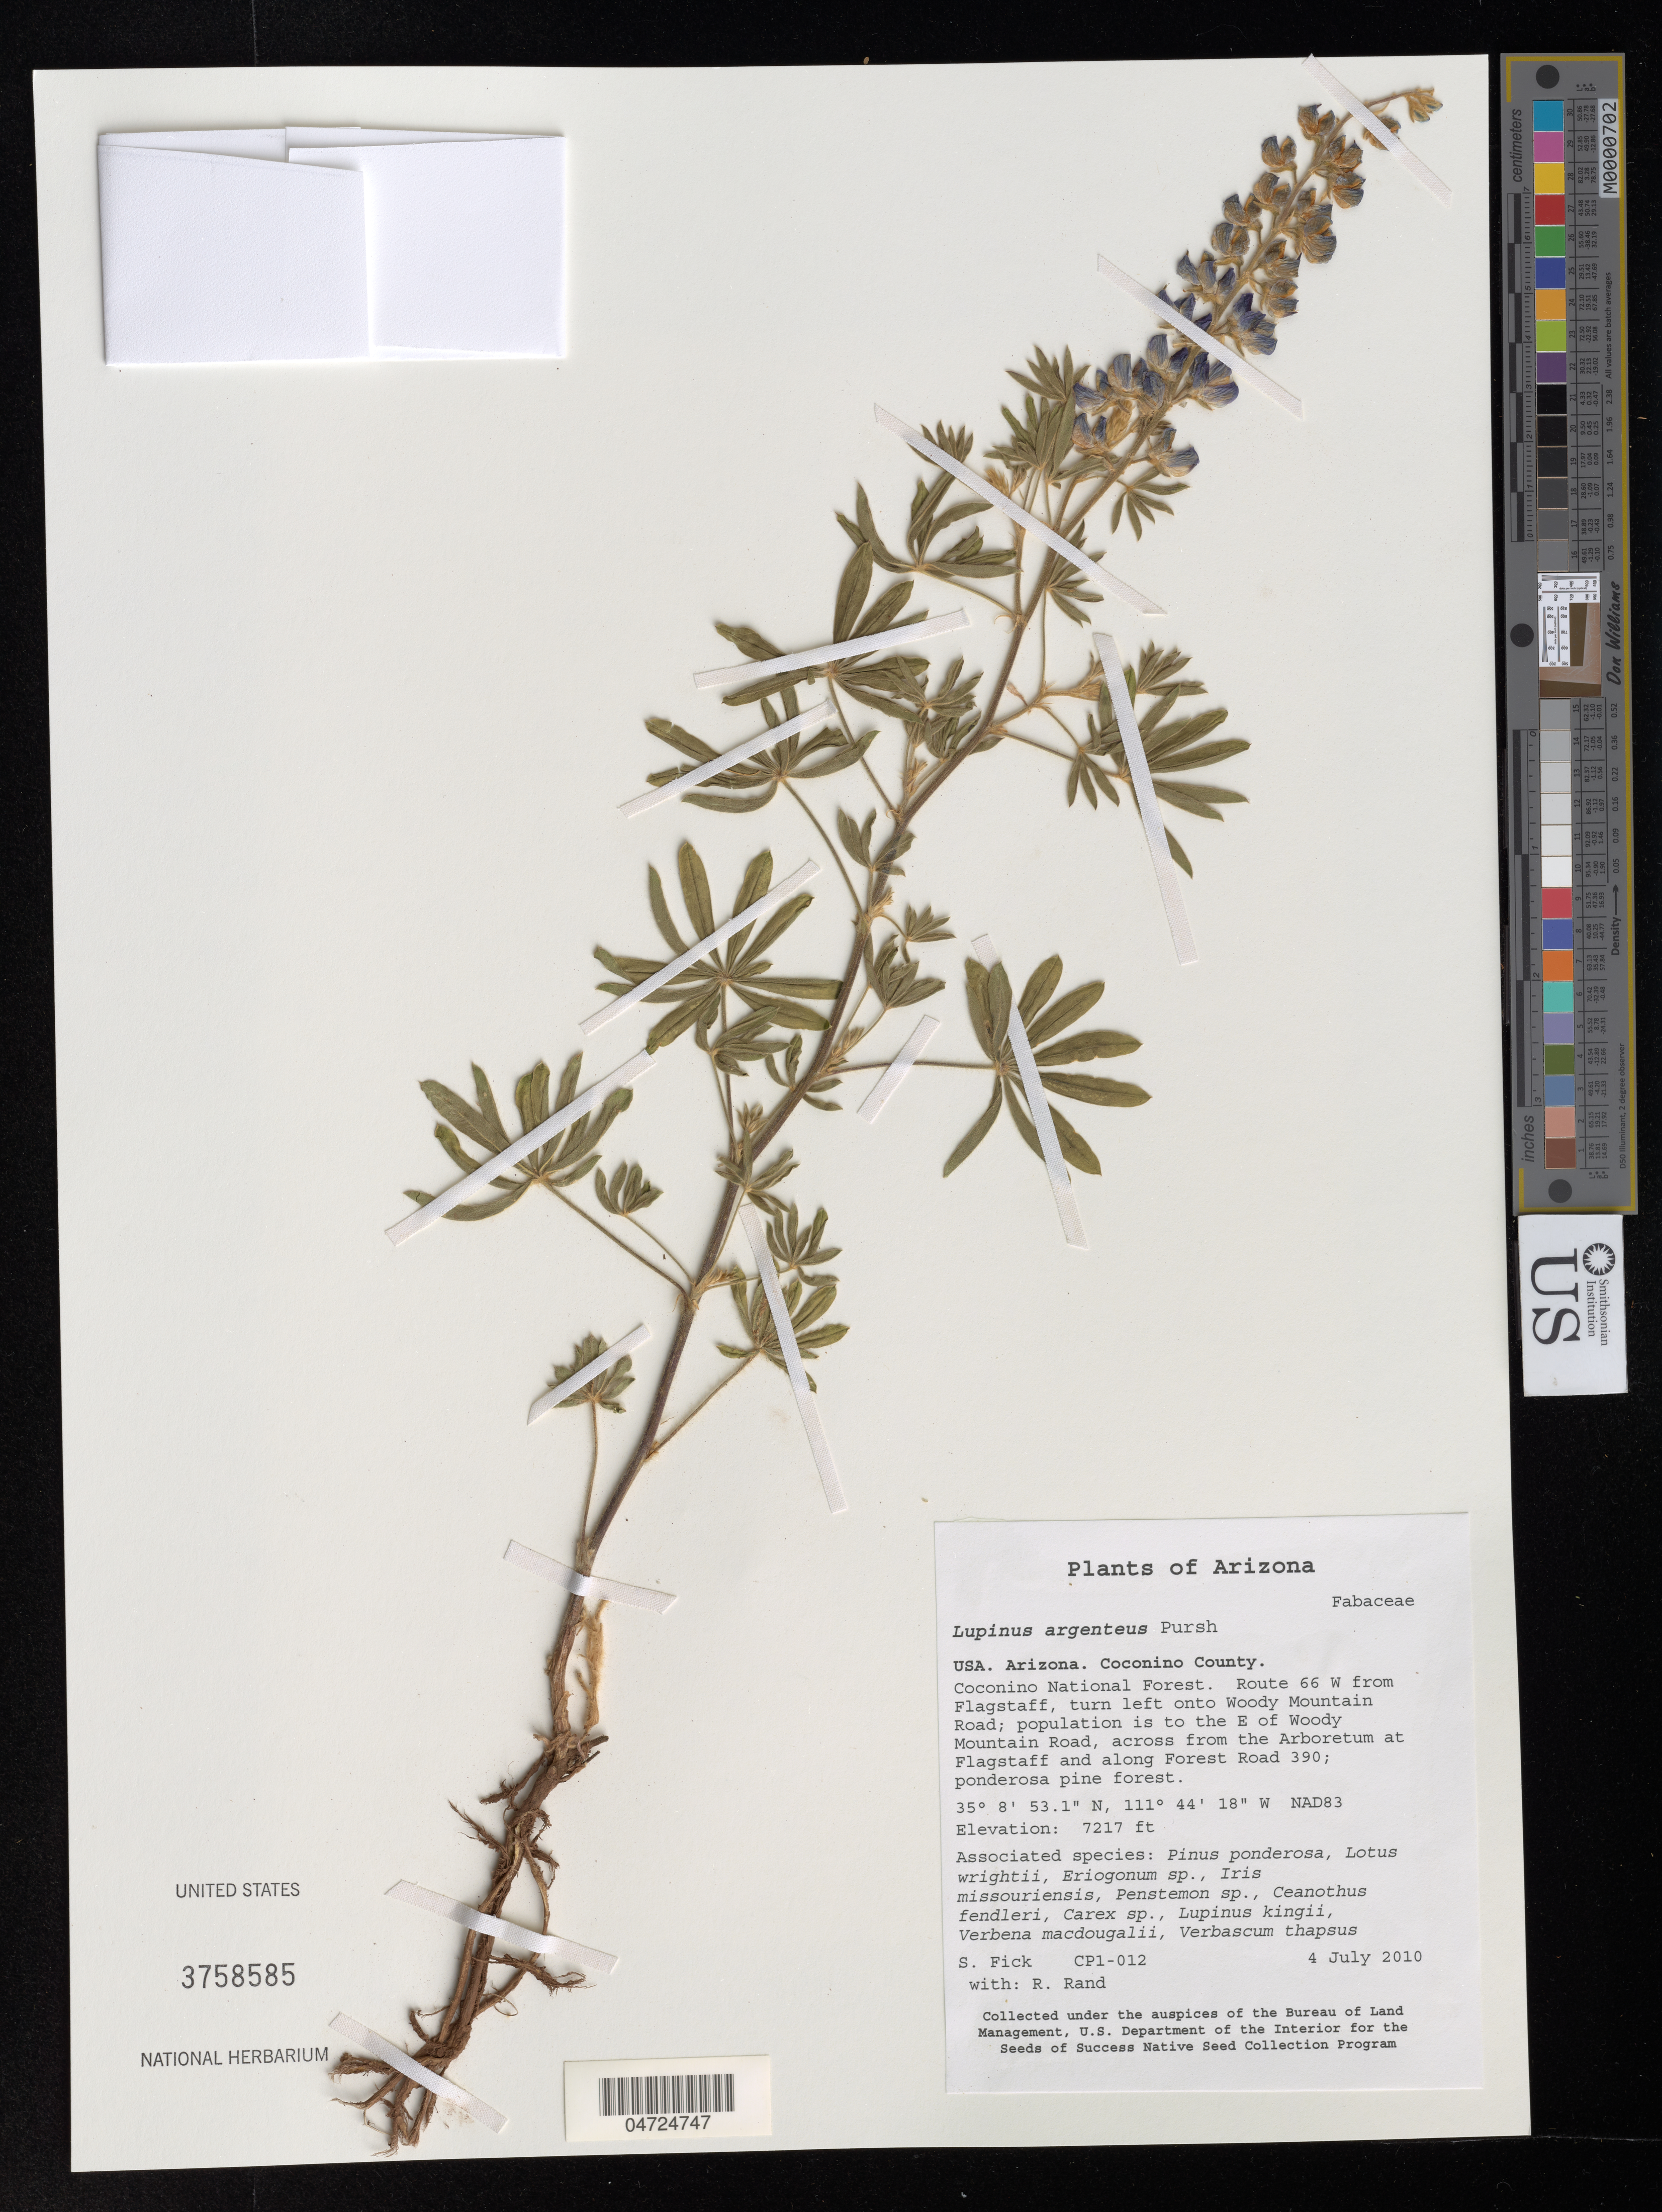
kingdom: Plantae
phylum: Tracheophyta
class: Magnoliopsida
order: Fabales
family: Fabaceae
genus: Lupinus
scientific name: Lupinus argenteus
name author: Pursh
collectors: S. Fick & R. Rand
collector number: CP1-012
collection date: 2010-07-04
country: United States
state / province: Arizona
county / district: Coconino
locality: Coconino County. Coconino National Forest. Route 66 W from Flagstaff, turn left onto Woody Mountain Road; population is to the E of Wood Mountain Road, across from the Arboretum at Flagstaff and along Forest Road 390. NAD83.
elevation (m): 2200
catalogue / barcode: US 3758585